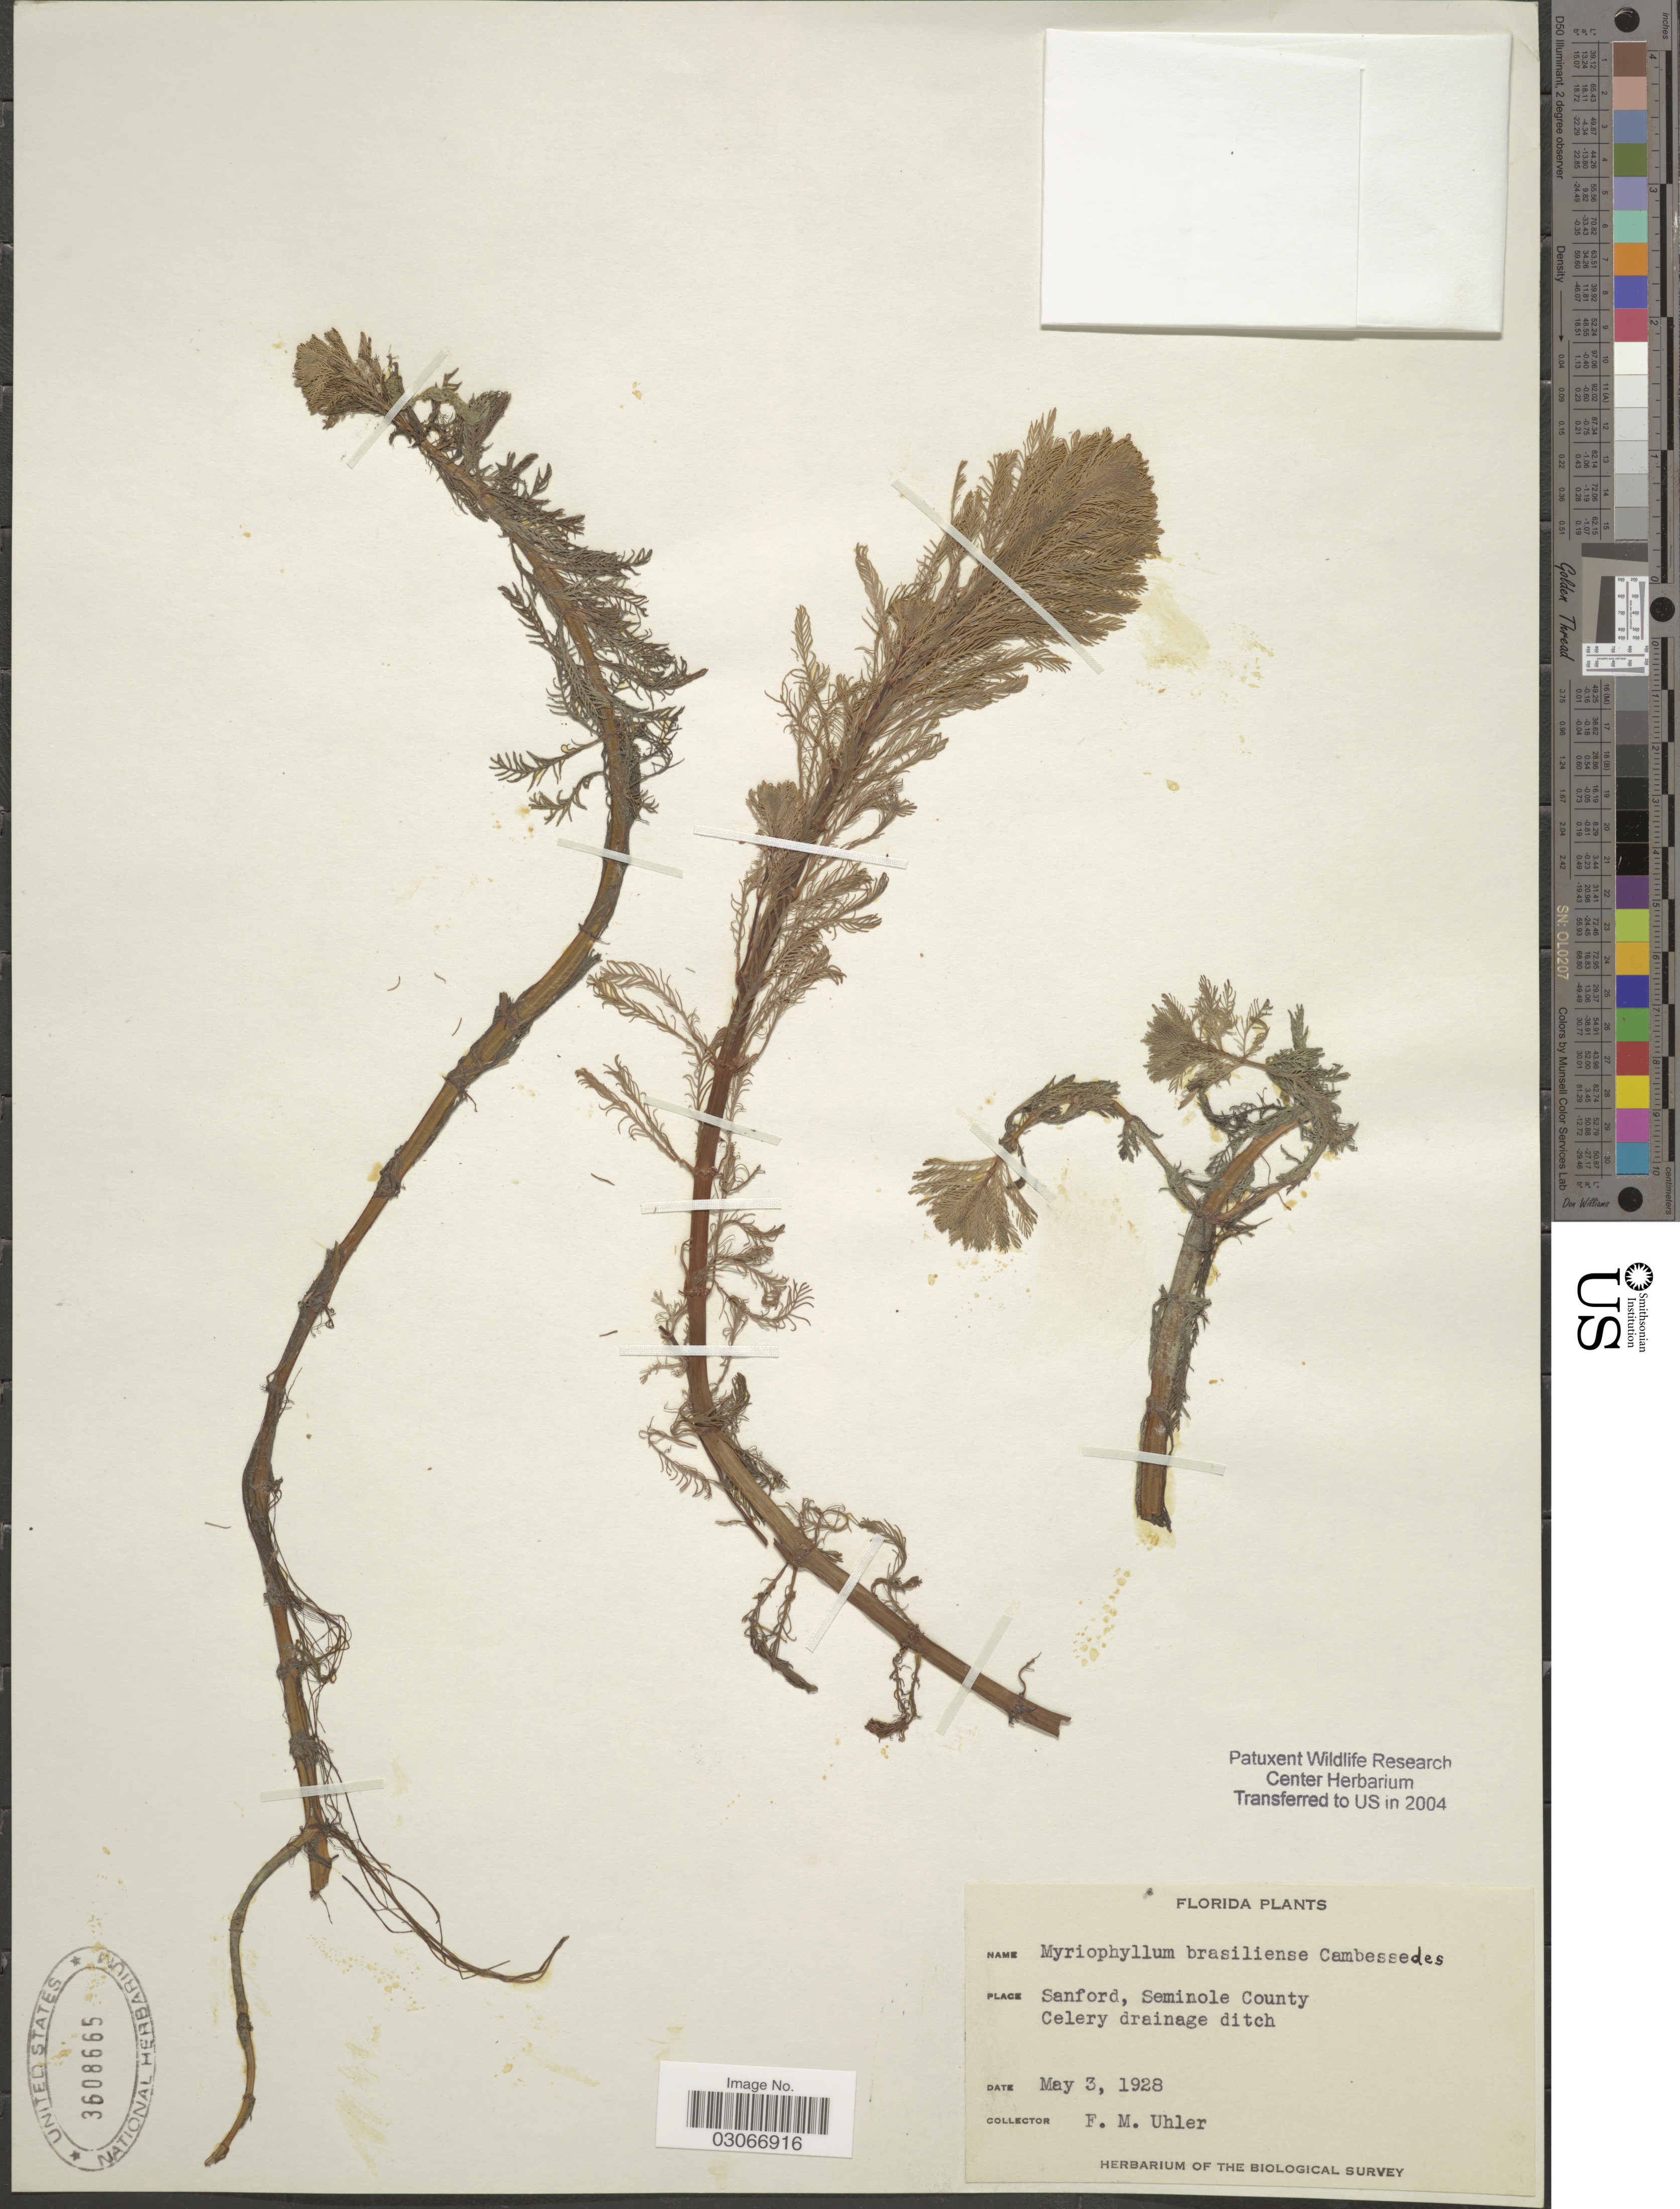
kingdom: Plantae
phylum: Tracheophyta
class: Magnoliopsida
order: Saxifragales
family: Haloragaceae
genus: Myriophyllum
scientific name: Myriophyllum aquaticum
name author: (Vell.) Verdc.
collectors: F. M. Uhler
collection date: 1928-05-03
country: United States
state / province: Florida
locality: Sanford, Seminole County. Celery drainage ditch.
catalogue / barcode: US 3608665